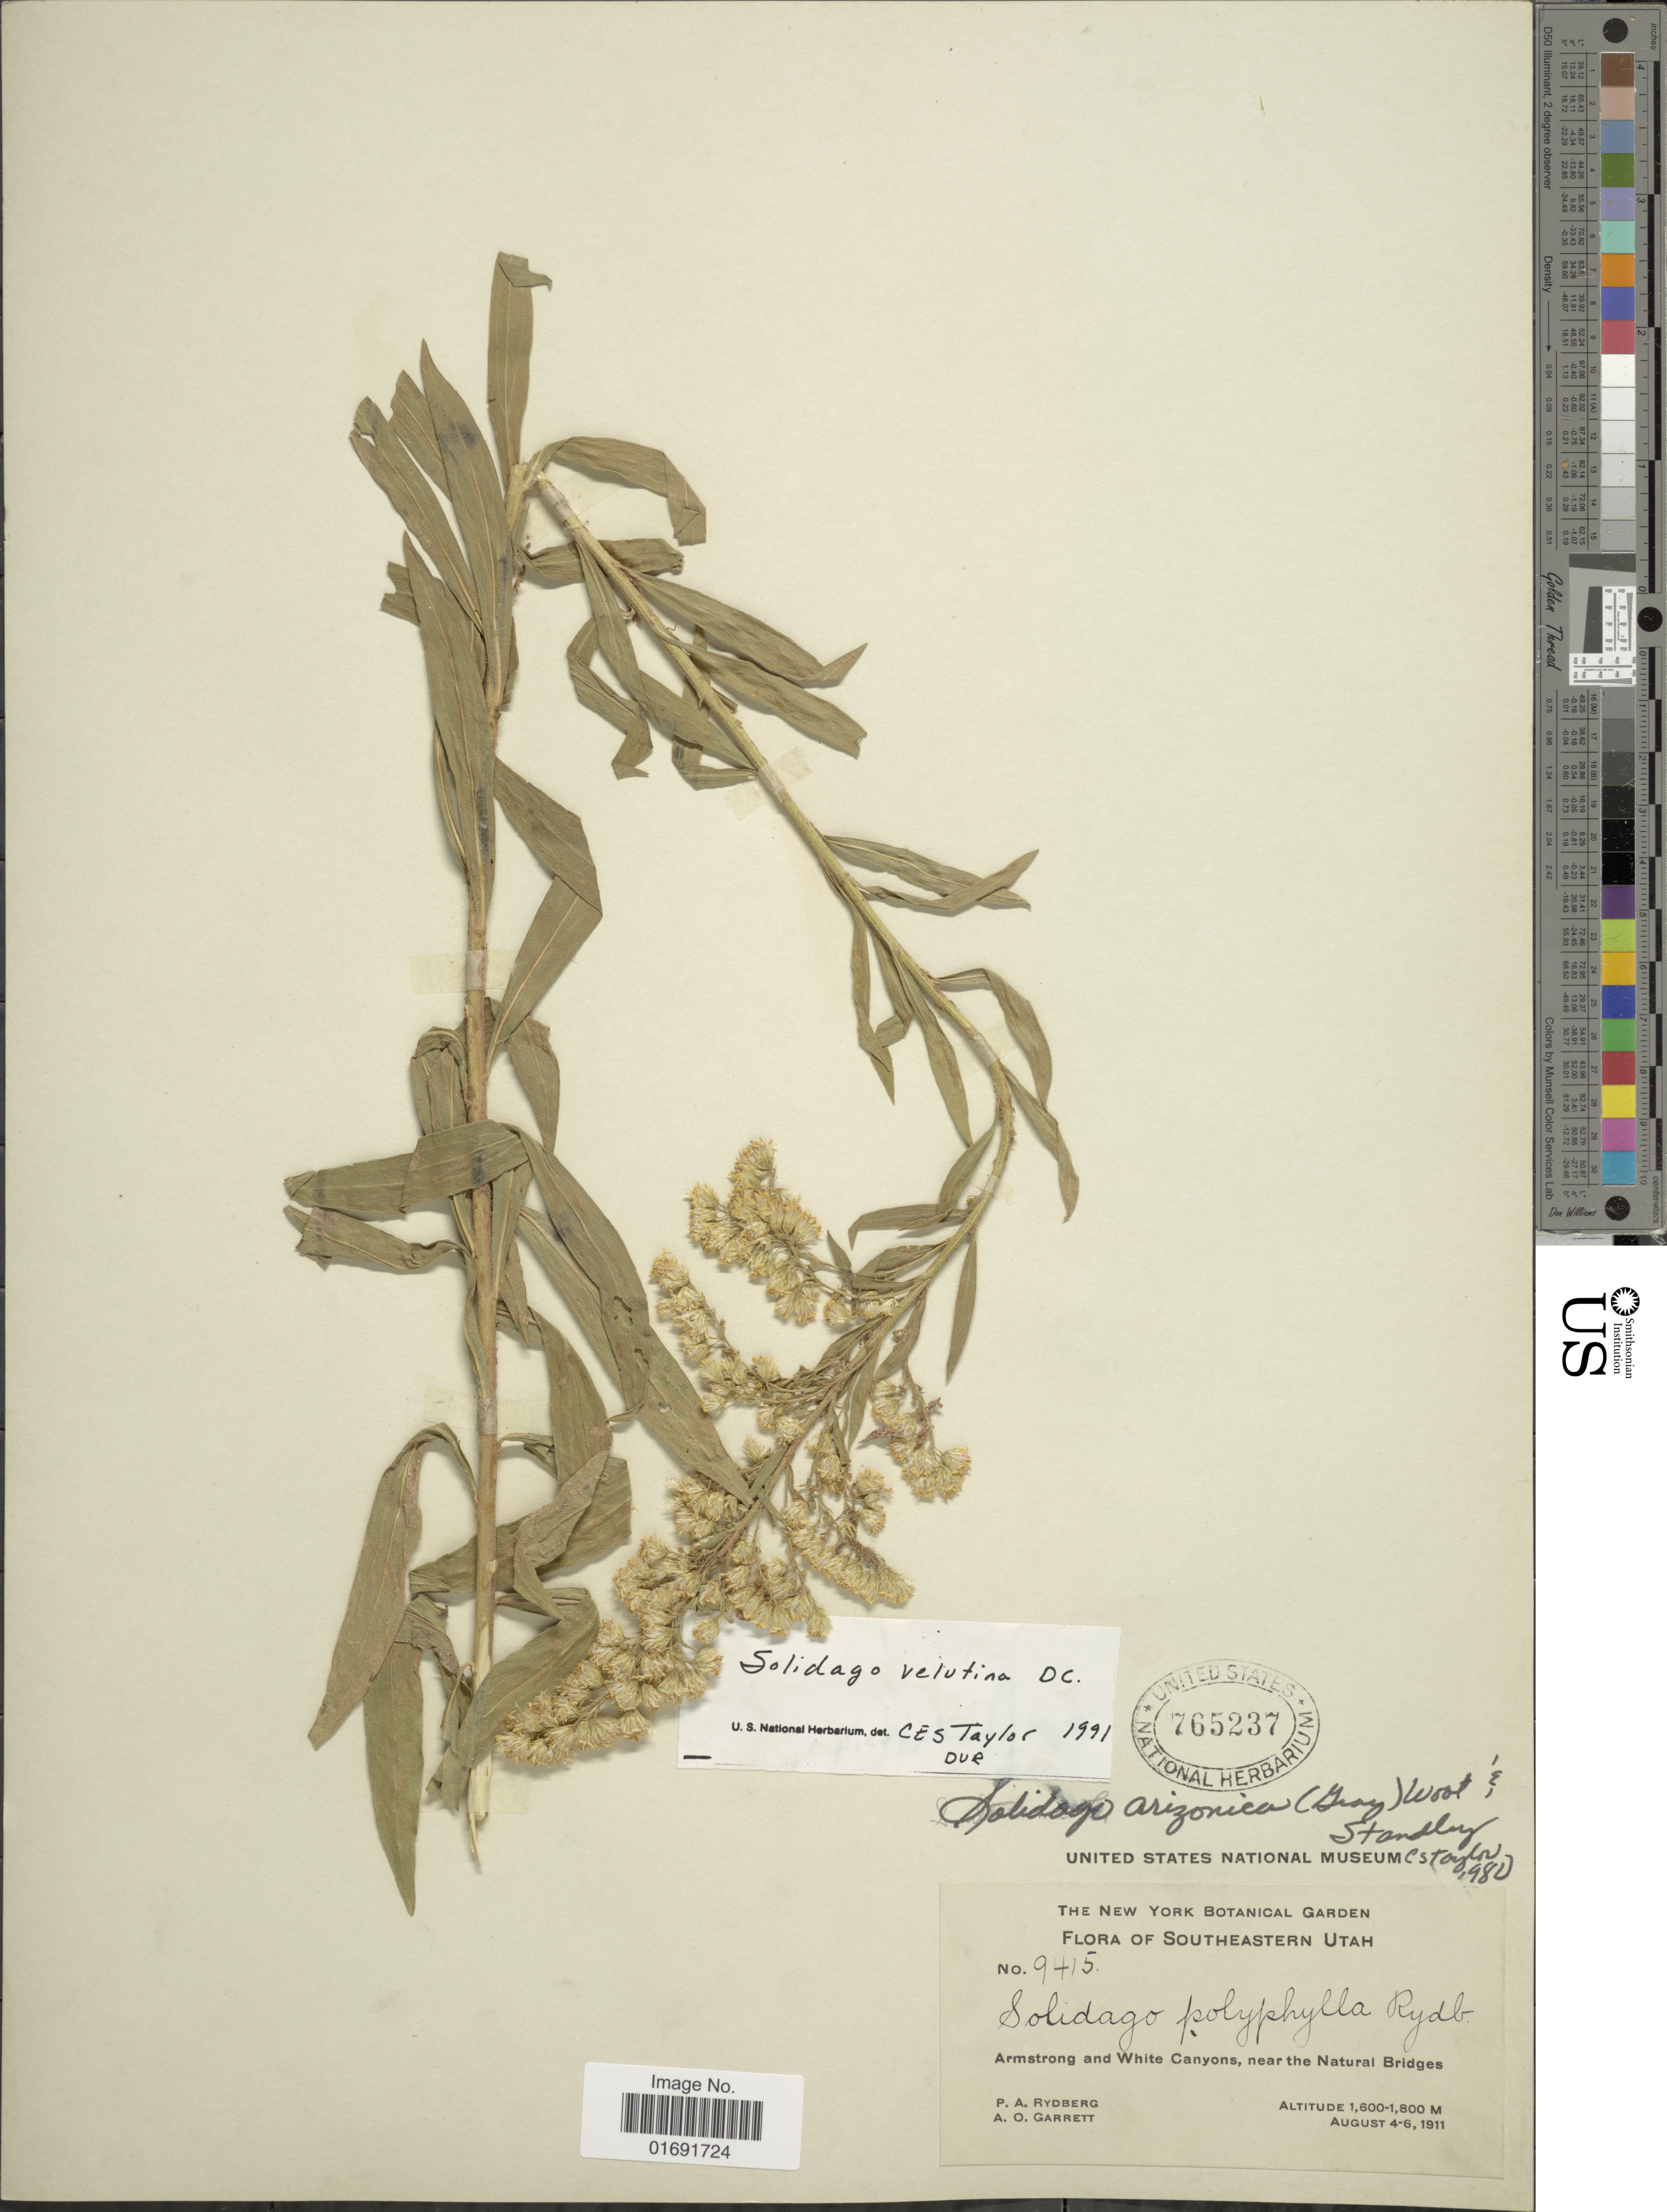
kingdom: Plantae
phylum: Tracheophyta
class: Magnoliopsida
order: Asterales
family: Asteraceae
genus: Solidago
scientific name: Solidago velutina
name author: DC.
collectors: P. A. Rydberg & A. O. Garrett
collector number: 9415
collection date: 1911-08-04/1911-08-06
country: United States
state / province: Utah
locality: Southeastern Utah, Armstrong and White Canyons, near the Natural Bridges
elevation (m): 1600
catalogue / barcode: US 765237